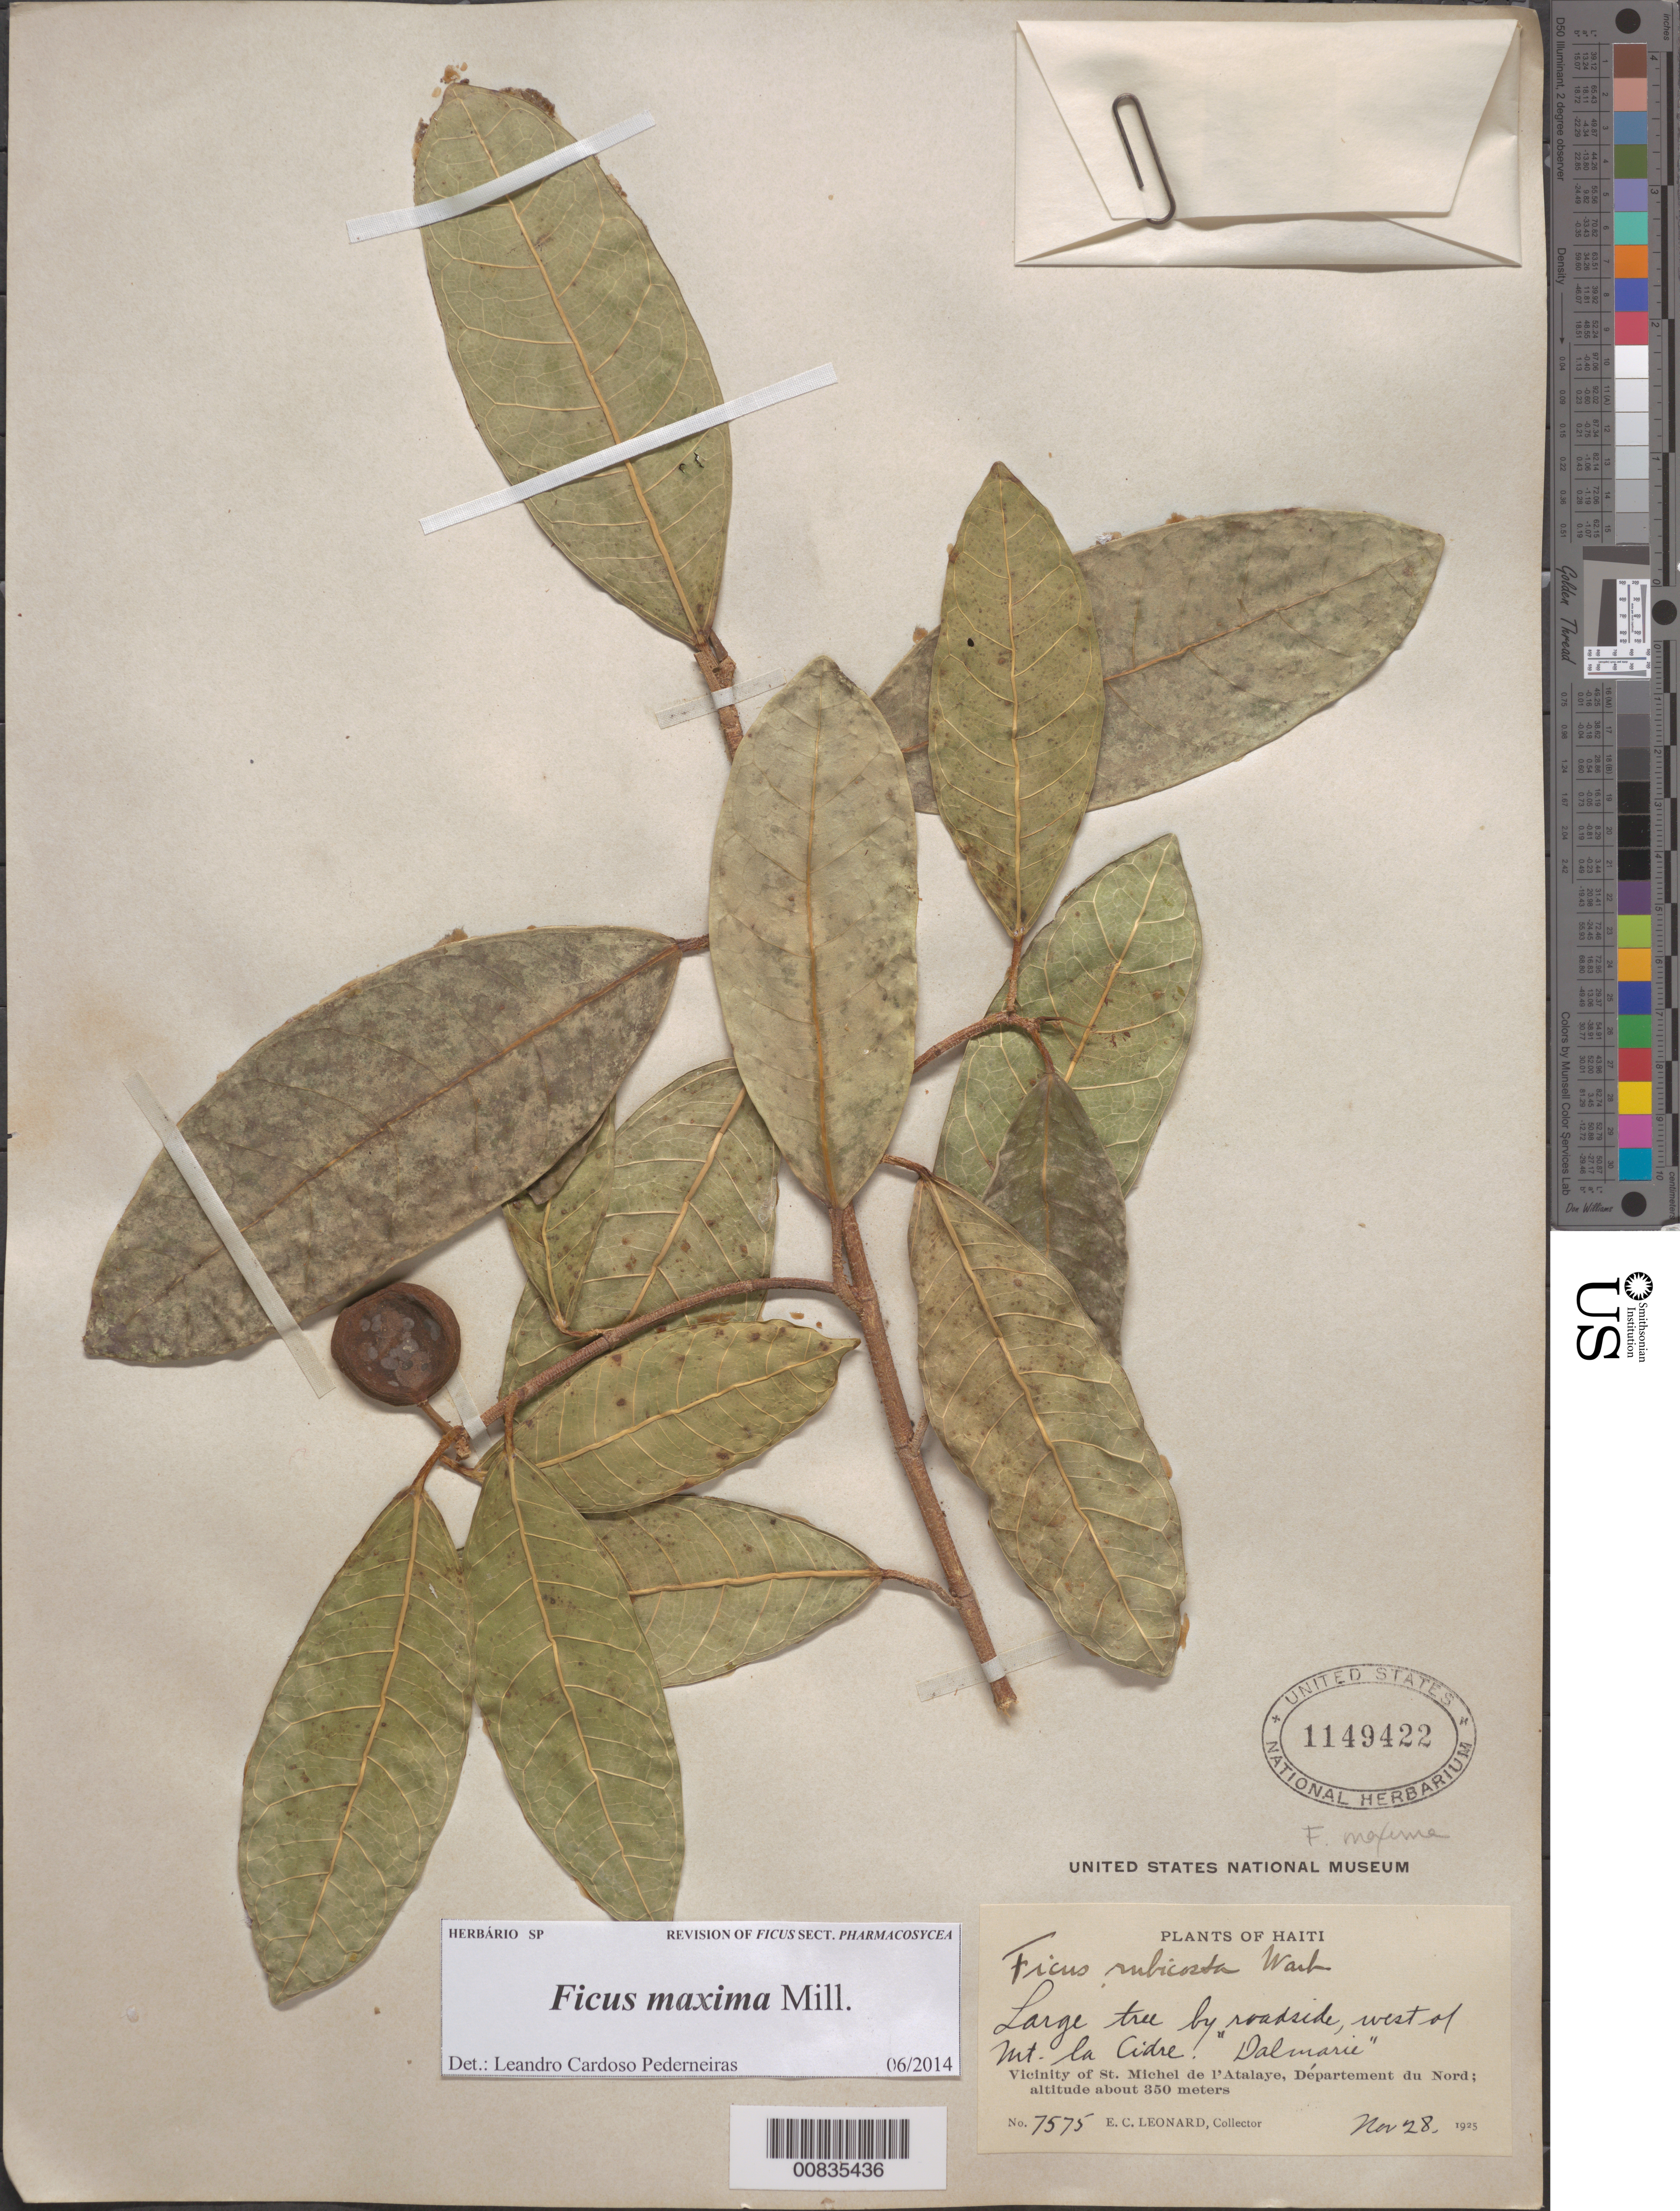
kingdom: Plantae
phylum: Tracheophyta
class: Magnoliopsida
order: Rosales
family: Moraceae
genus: Ficus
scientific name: Ficus maxima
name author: Mill.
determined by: Cardoso Pederneiras, L.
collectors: E. C. Leonard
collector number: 7575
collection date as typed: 28 Nov 1925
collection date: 1925-11-28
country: Haiti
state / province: Nord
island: Hispaniola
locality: Vicinity of St. Michel de l'Atalaye. Roadside west of Mt. la Cidre.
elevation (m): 350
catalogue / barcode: US 1149422